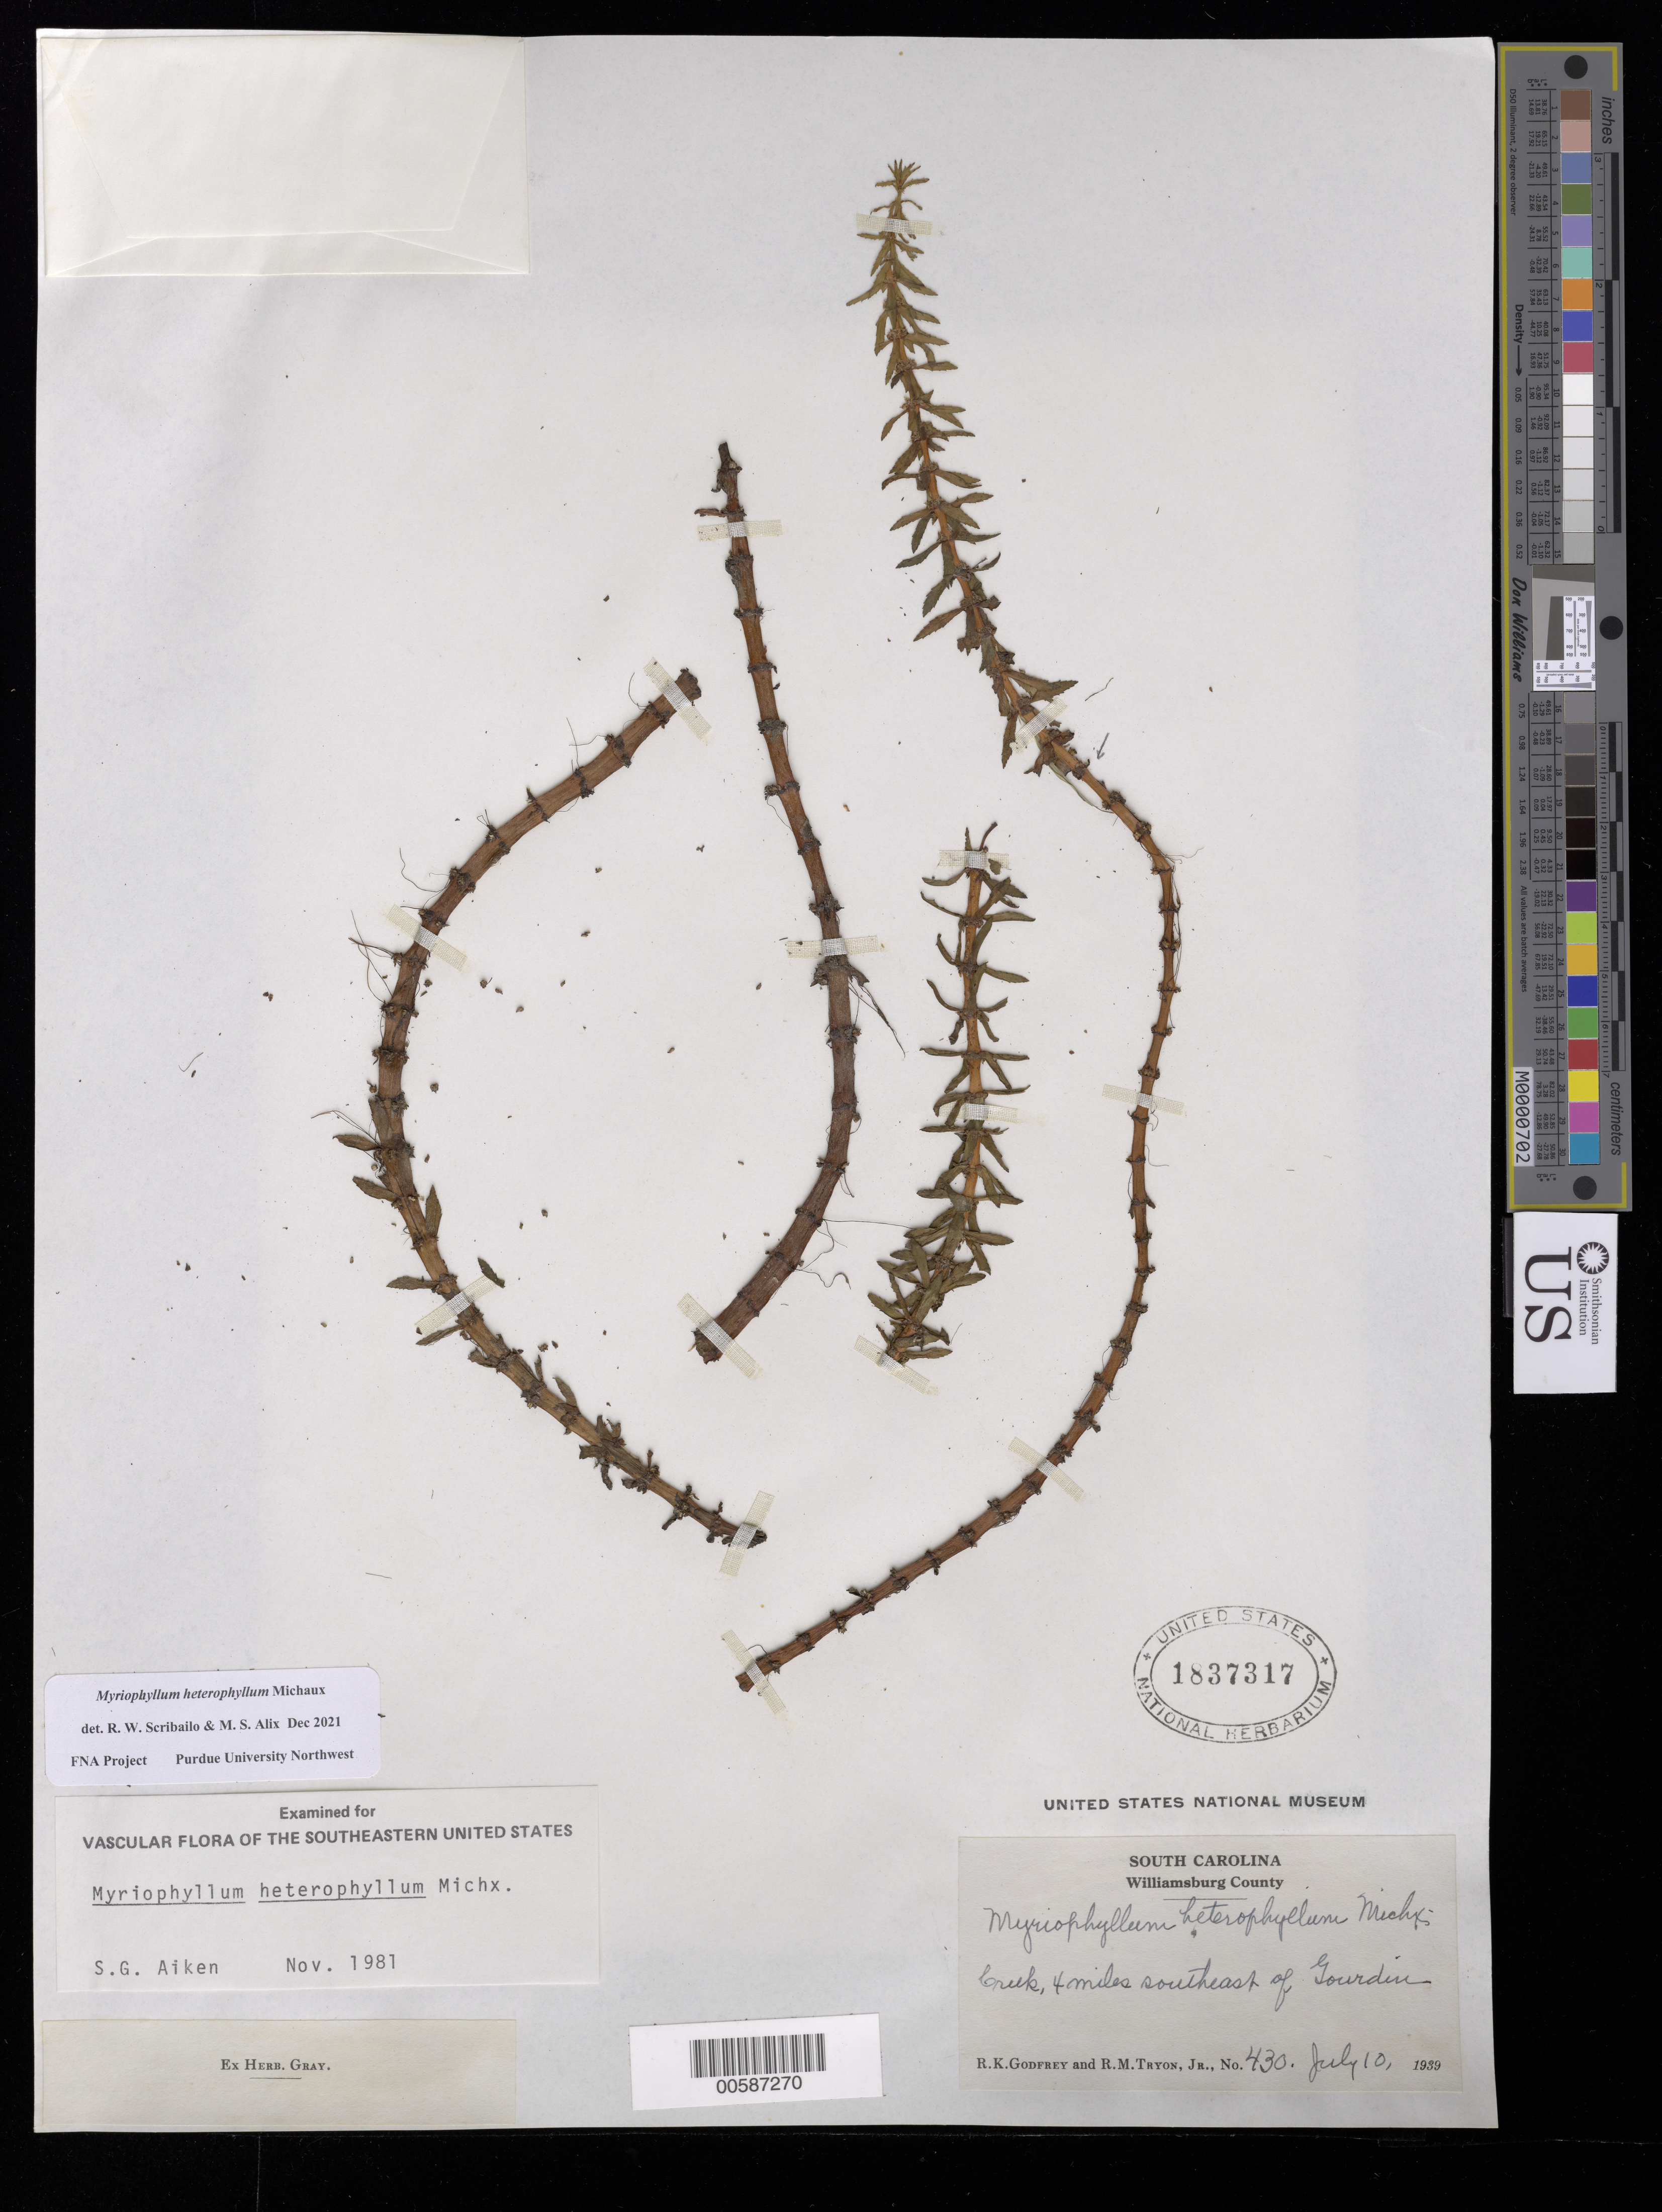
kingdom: Plantae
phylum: Tracheophyta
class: Magnoliopsida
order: Saxifragales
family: Haloragaceae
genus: Myriophyllum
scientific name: Myriophyllum heterophyllum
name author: Michx.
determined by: Scribailo, R. W.; Alix, M. S.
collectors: R. K. Godfrey & R. M. Tryon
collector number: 430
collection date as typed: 10 Jul 1939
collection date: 1939-07-10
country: United States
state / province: South Carolina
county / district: Williamsburg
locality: SE of Gourdin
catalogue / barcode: US 1837317